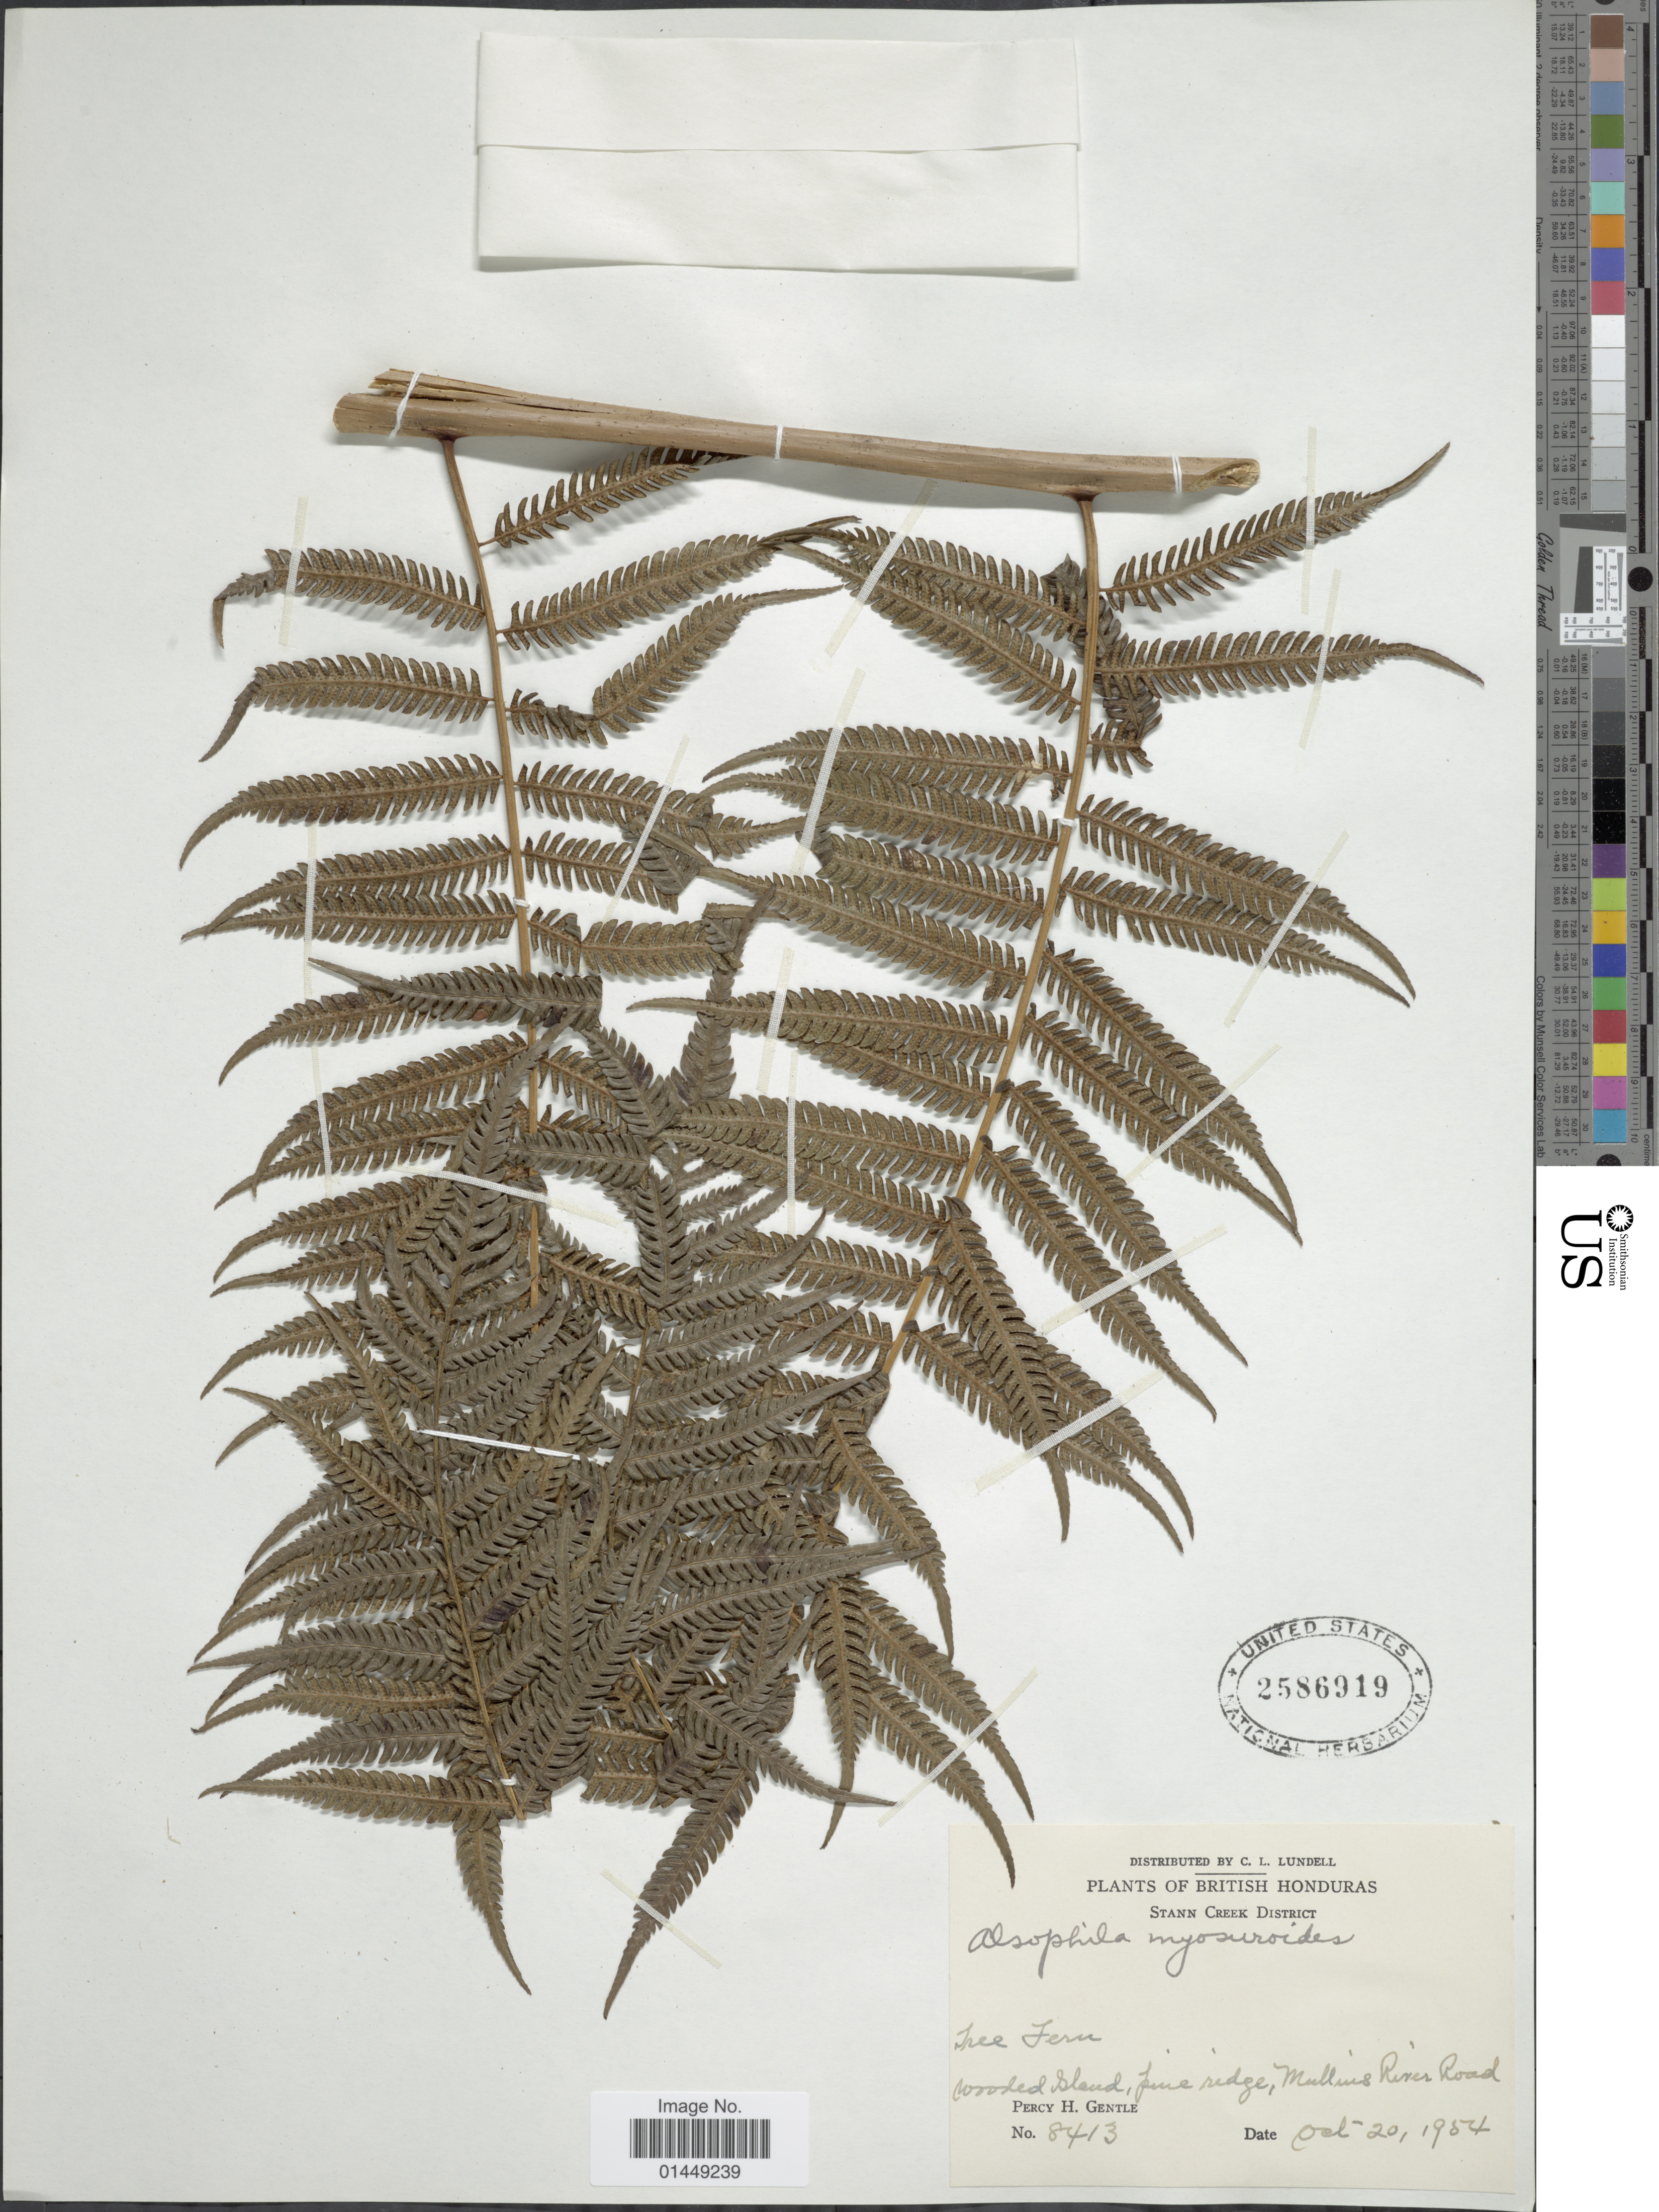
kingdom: Plantae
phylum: Tracheophyta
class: Polypodiopsida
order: Cyatheales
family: Cyatheaceae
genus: Cyathea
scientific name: Cyathea myosuriodes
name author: (Liebm.) Domin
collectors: P. H. Gentle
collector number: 8413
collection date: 1954-10-20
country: Belize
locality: British Honduras. Stann Creek District. Wooded Sland, pine ridge, Mullins River Road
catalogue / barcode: US 2586919